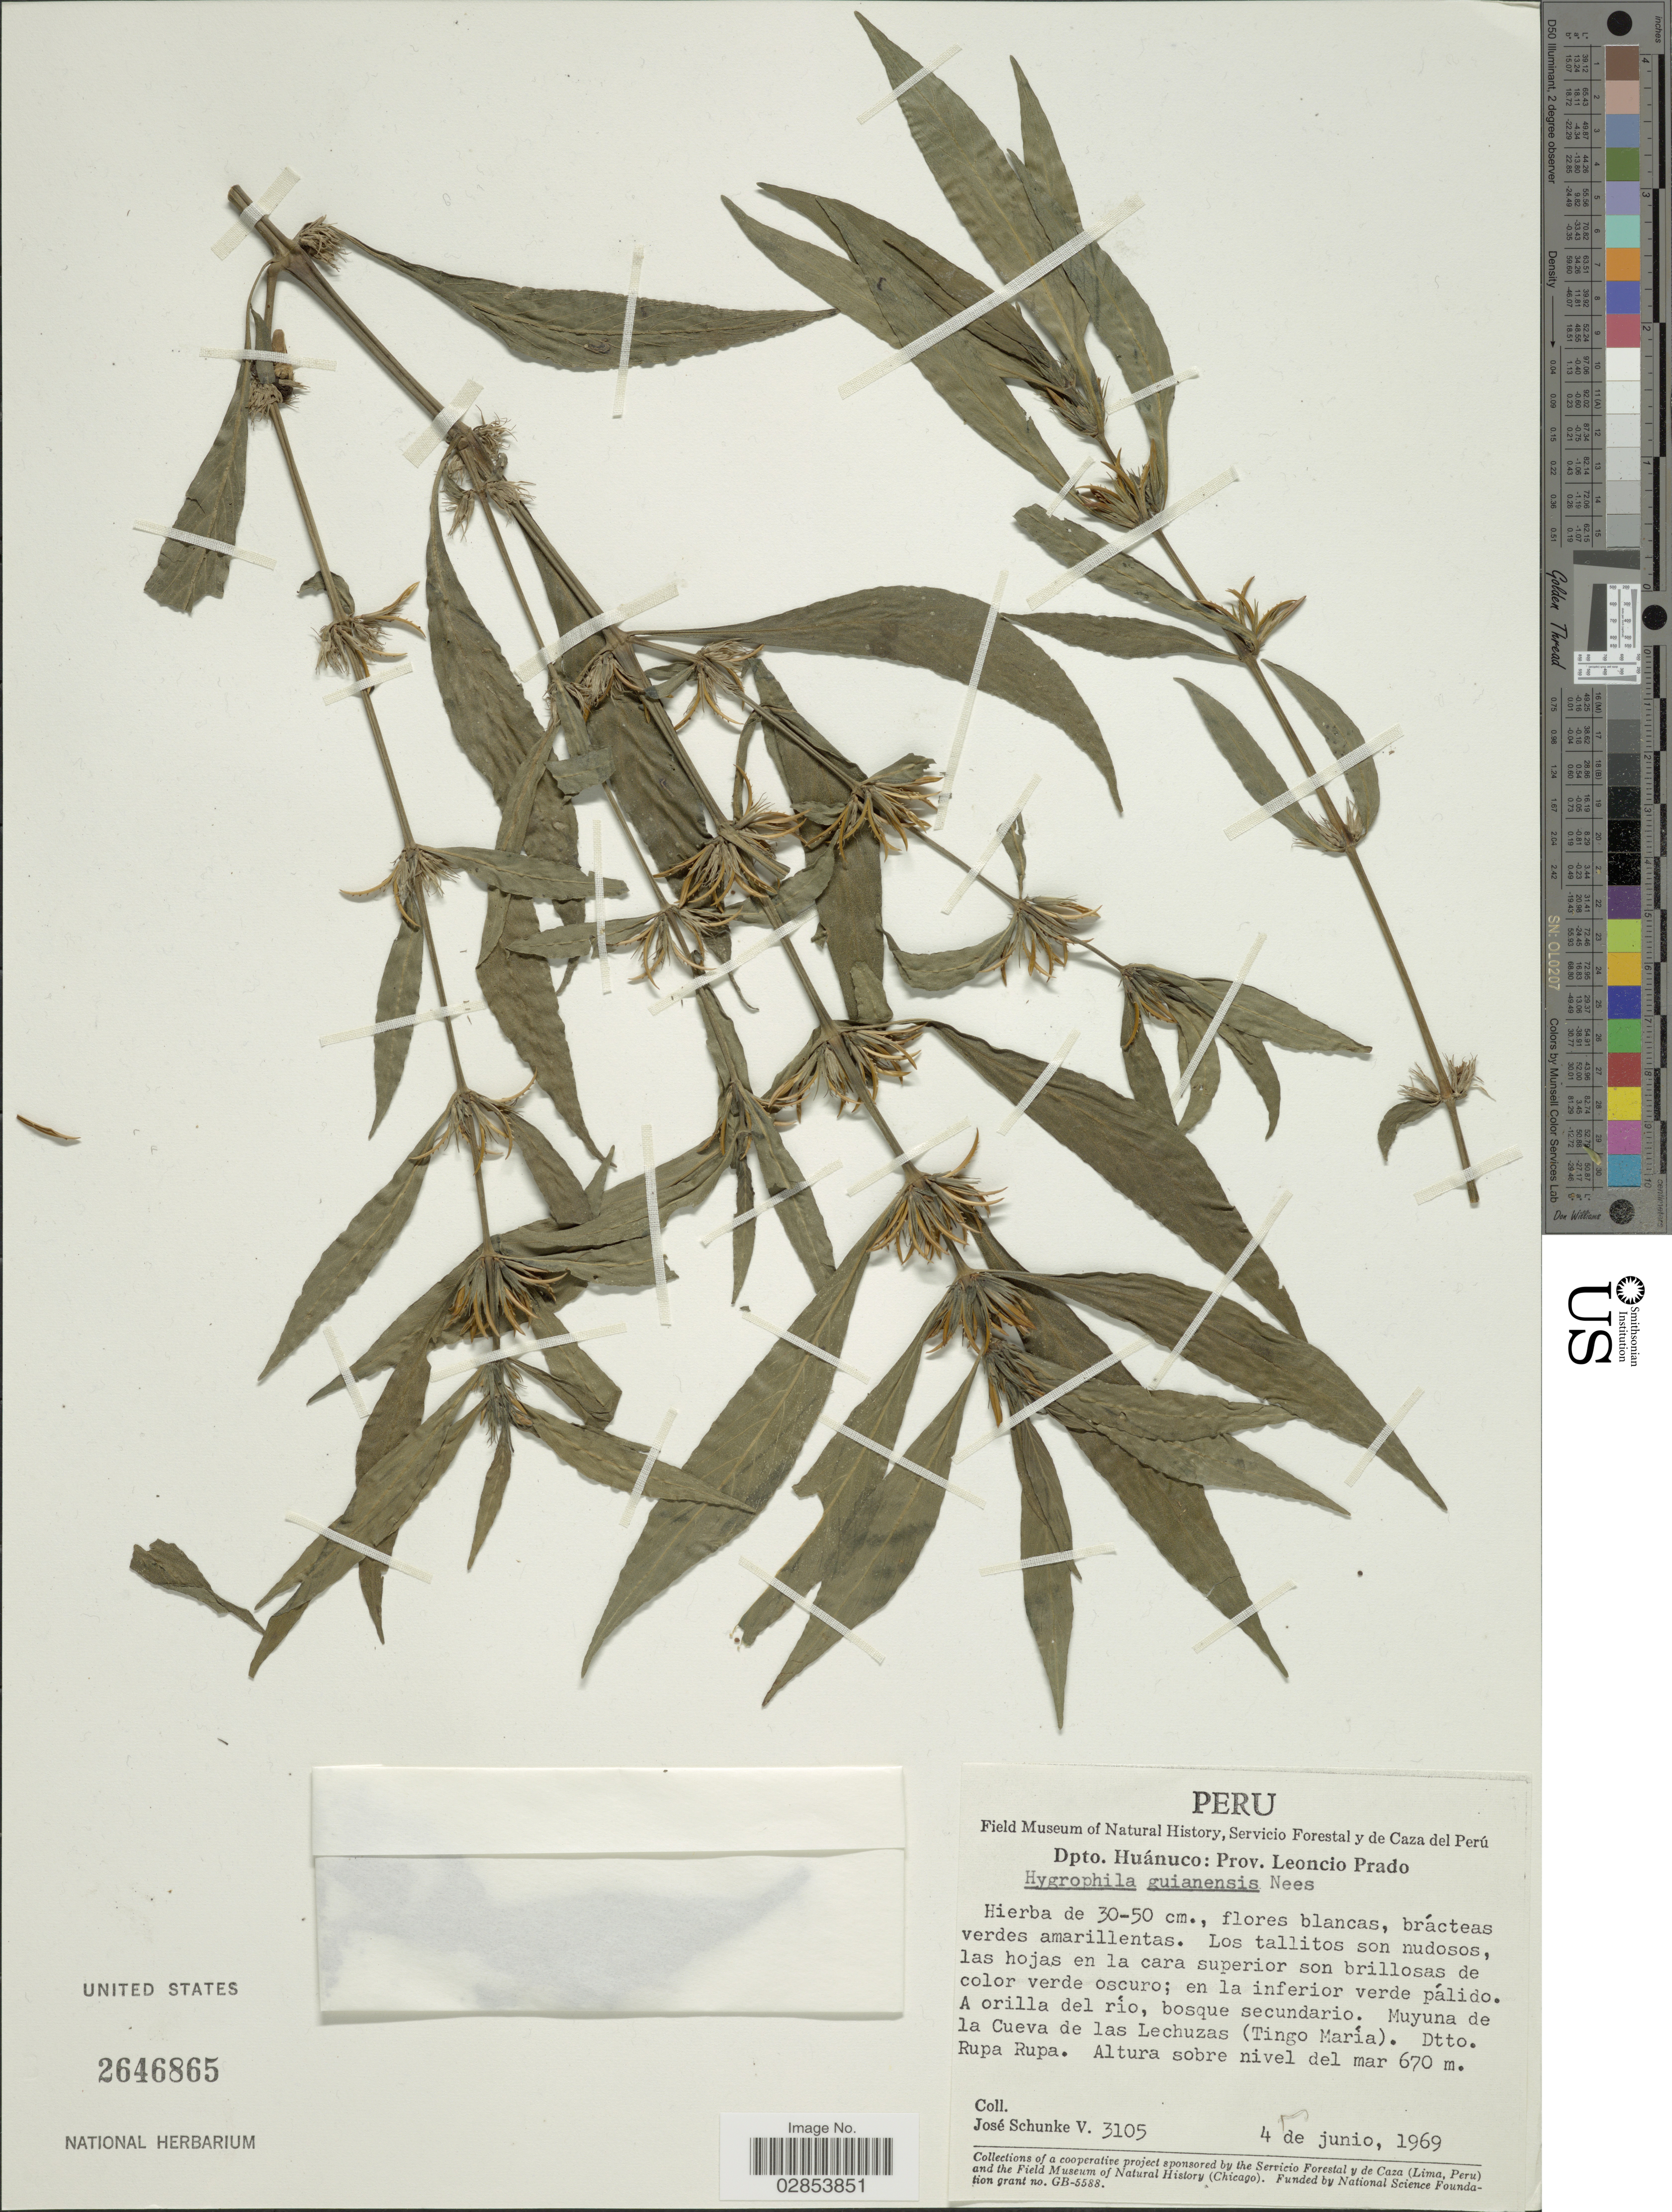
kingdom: Plantae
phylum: Tracheophyta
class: Magnoliopsida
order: Lamiales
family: Acanthaceae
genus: Hygrophila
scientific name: Hygrophila costata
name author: Nees & T. Nees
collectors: J. Schunke Vigo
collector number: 3105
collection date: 1969-06-04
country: Peru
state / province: Huánuco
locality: Dpto. Huánuco: Prov. Leoncio Prado, Muyuna de la Cueva de las Lechuzas (Tingo María). Dtto. Rupa Rupa.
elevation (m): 670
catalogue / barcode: US 2646865